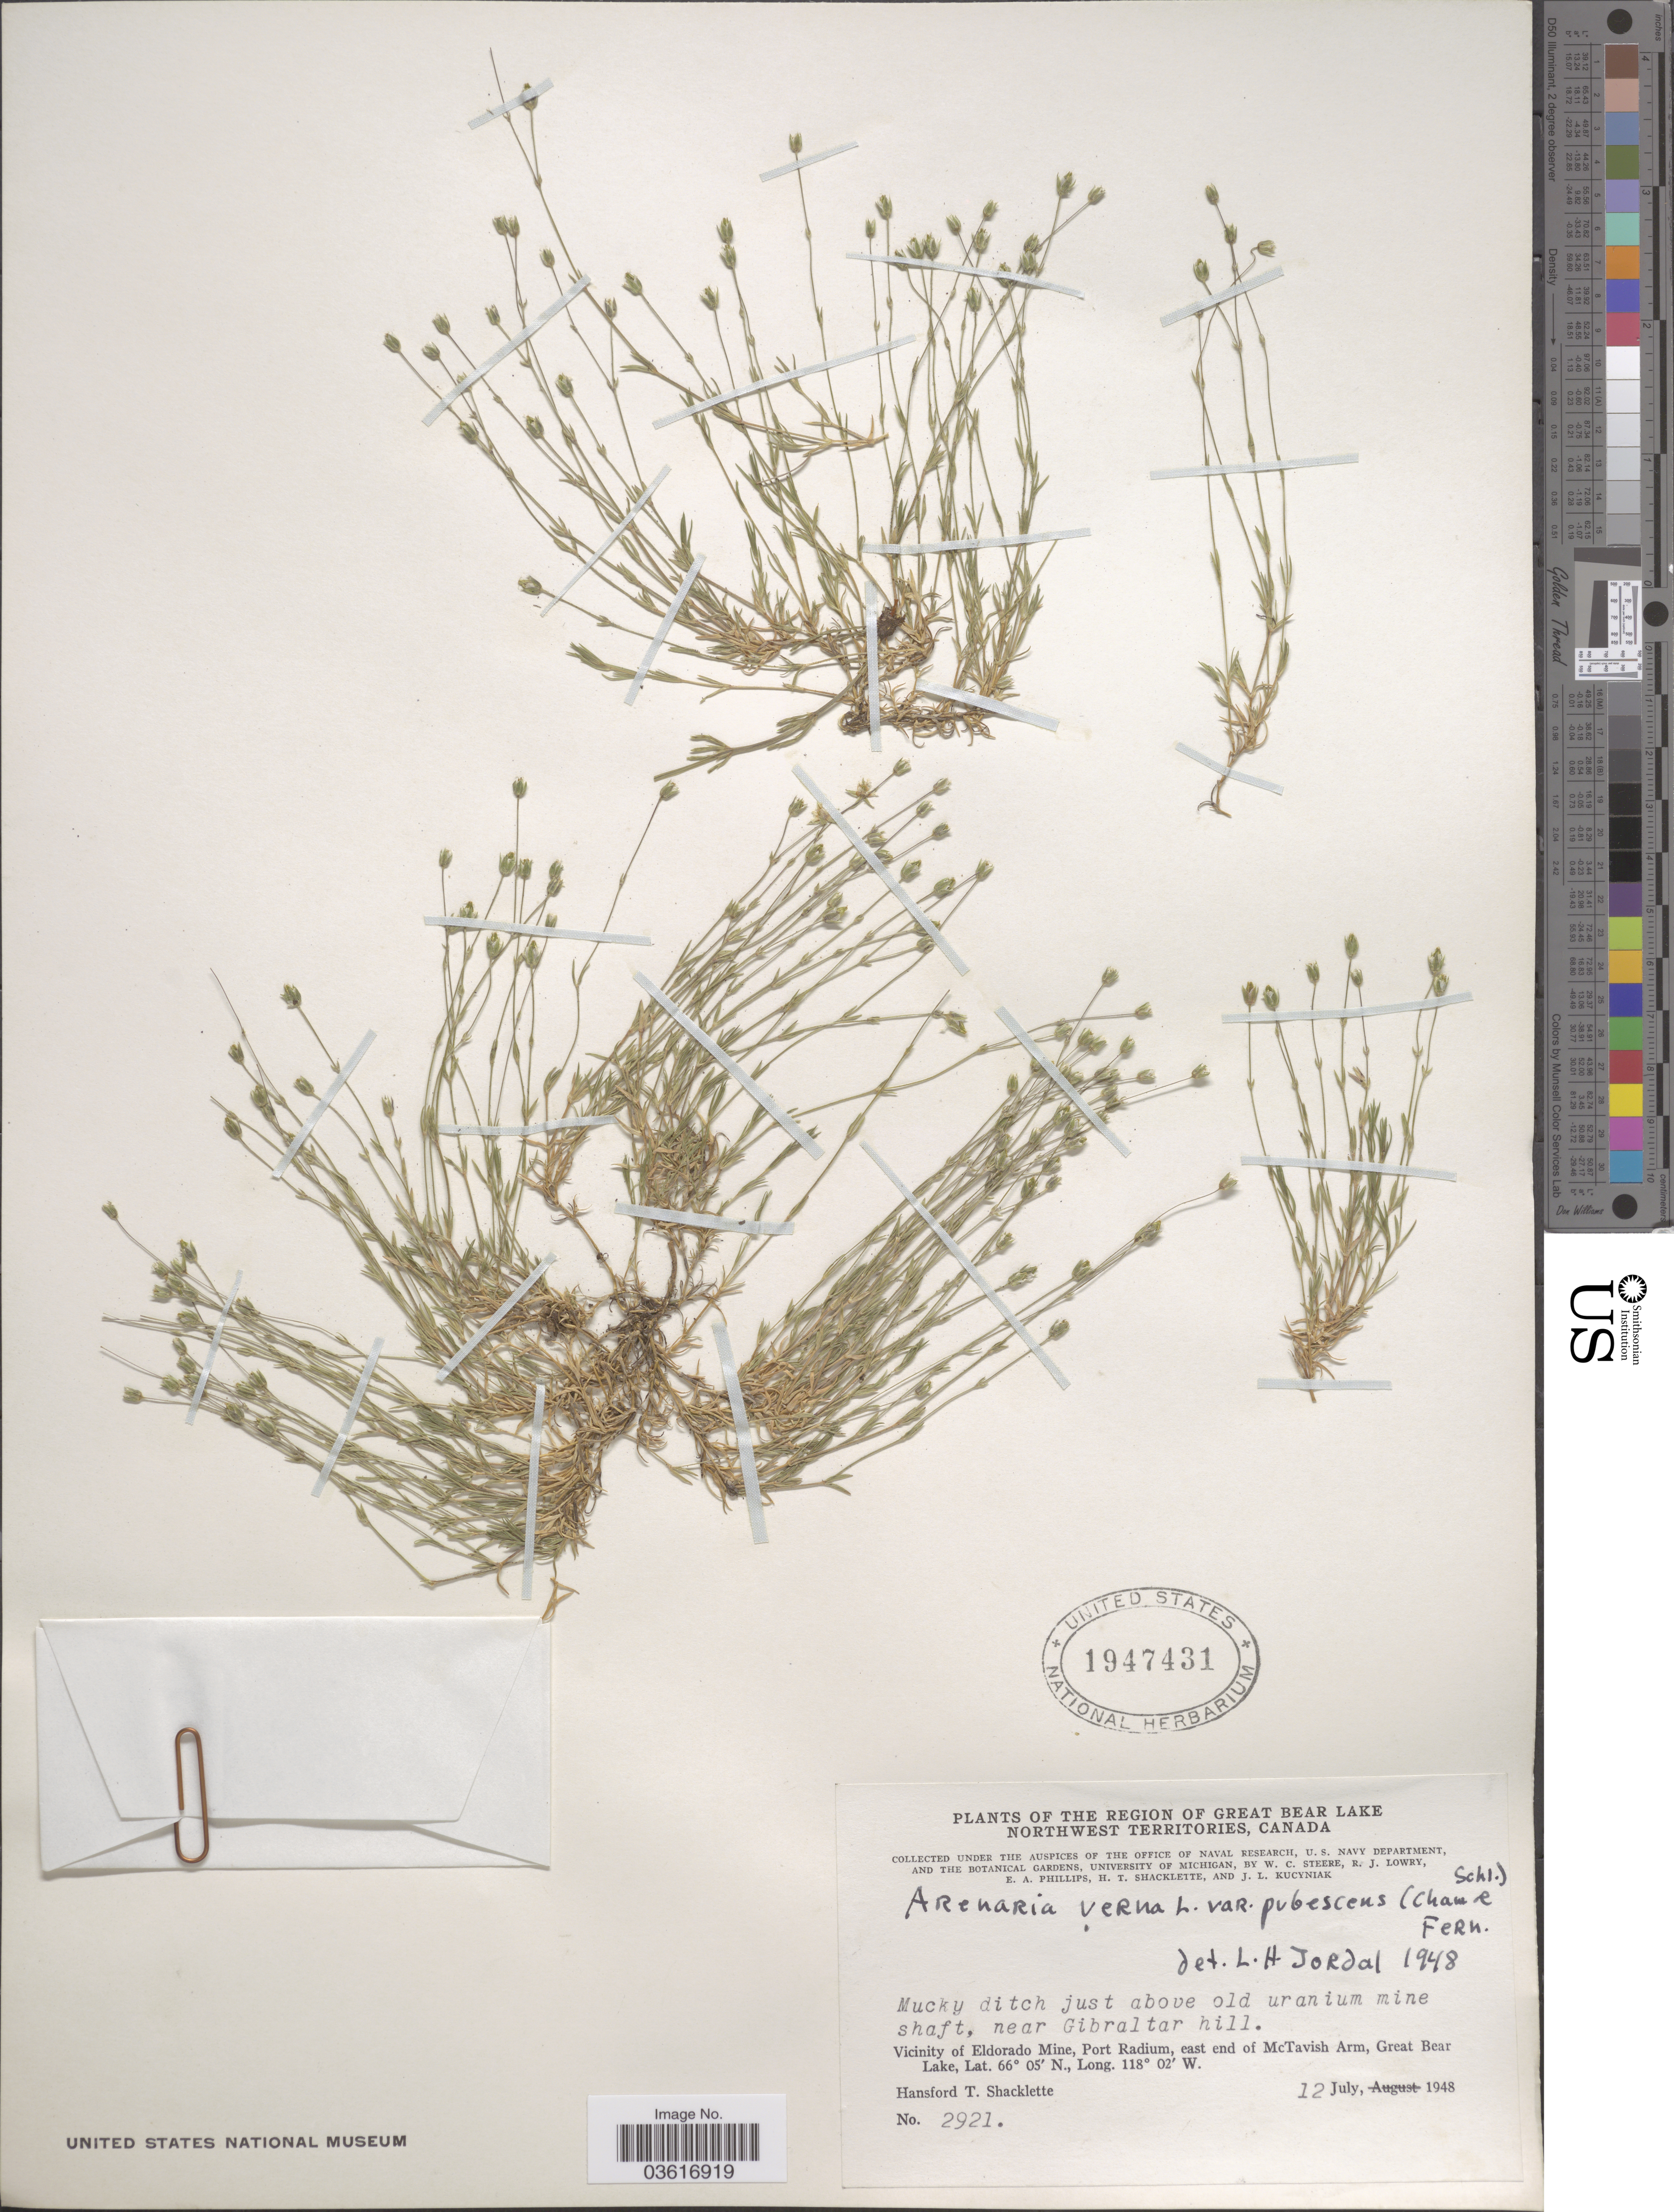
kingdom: Plantae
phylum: Tracheophyta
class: Magnoliopsida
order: Caryophyllales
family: Caryophyllaceae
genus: Minuartia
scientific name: Minuartia verna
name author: (L.) Hiern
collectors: H. Shacklette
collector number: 2921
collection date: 1948-07-12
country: Canada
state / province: Northwest Territories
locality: Region of Great Bear Lake. Near Gibraltar hill. Vicinity of Eldorado Mine, Port Radium, east end of McTavish Arm, Great Bear Lake.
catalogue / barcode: US 1947431